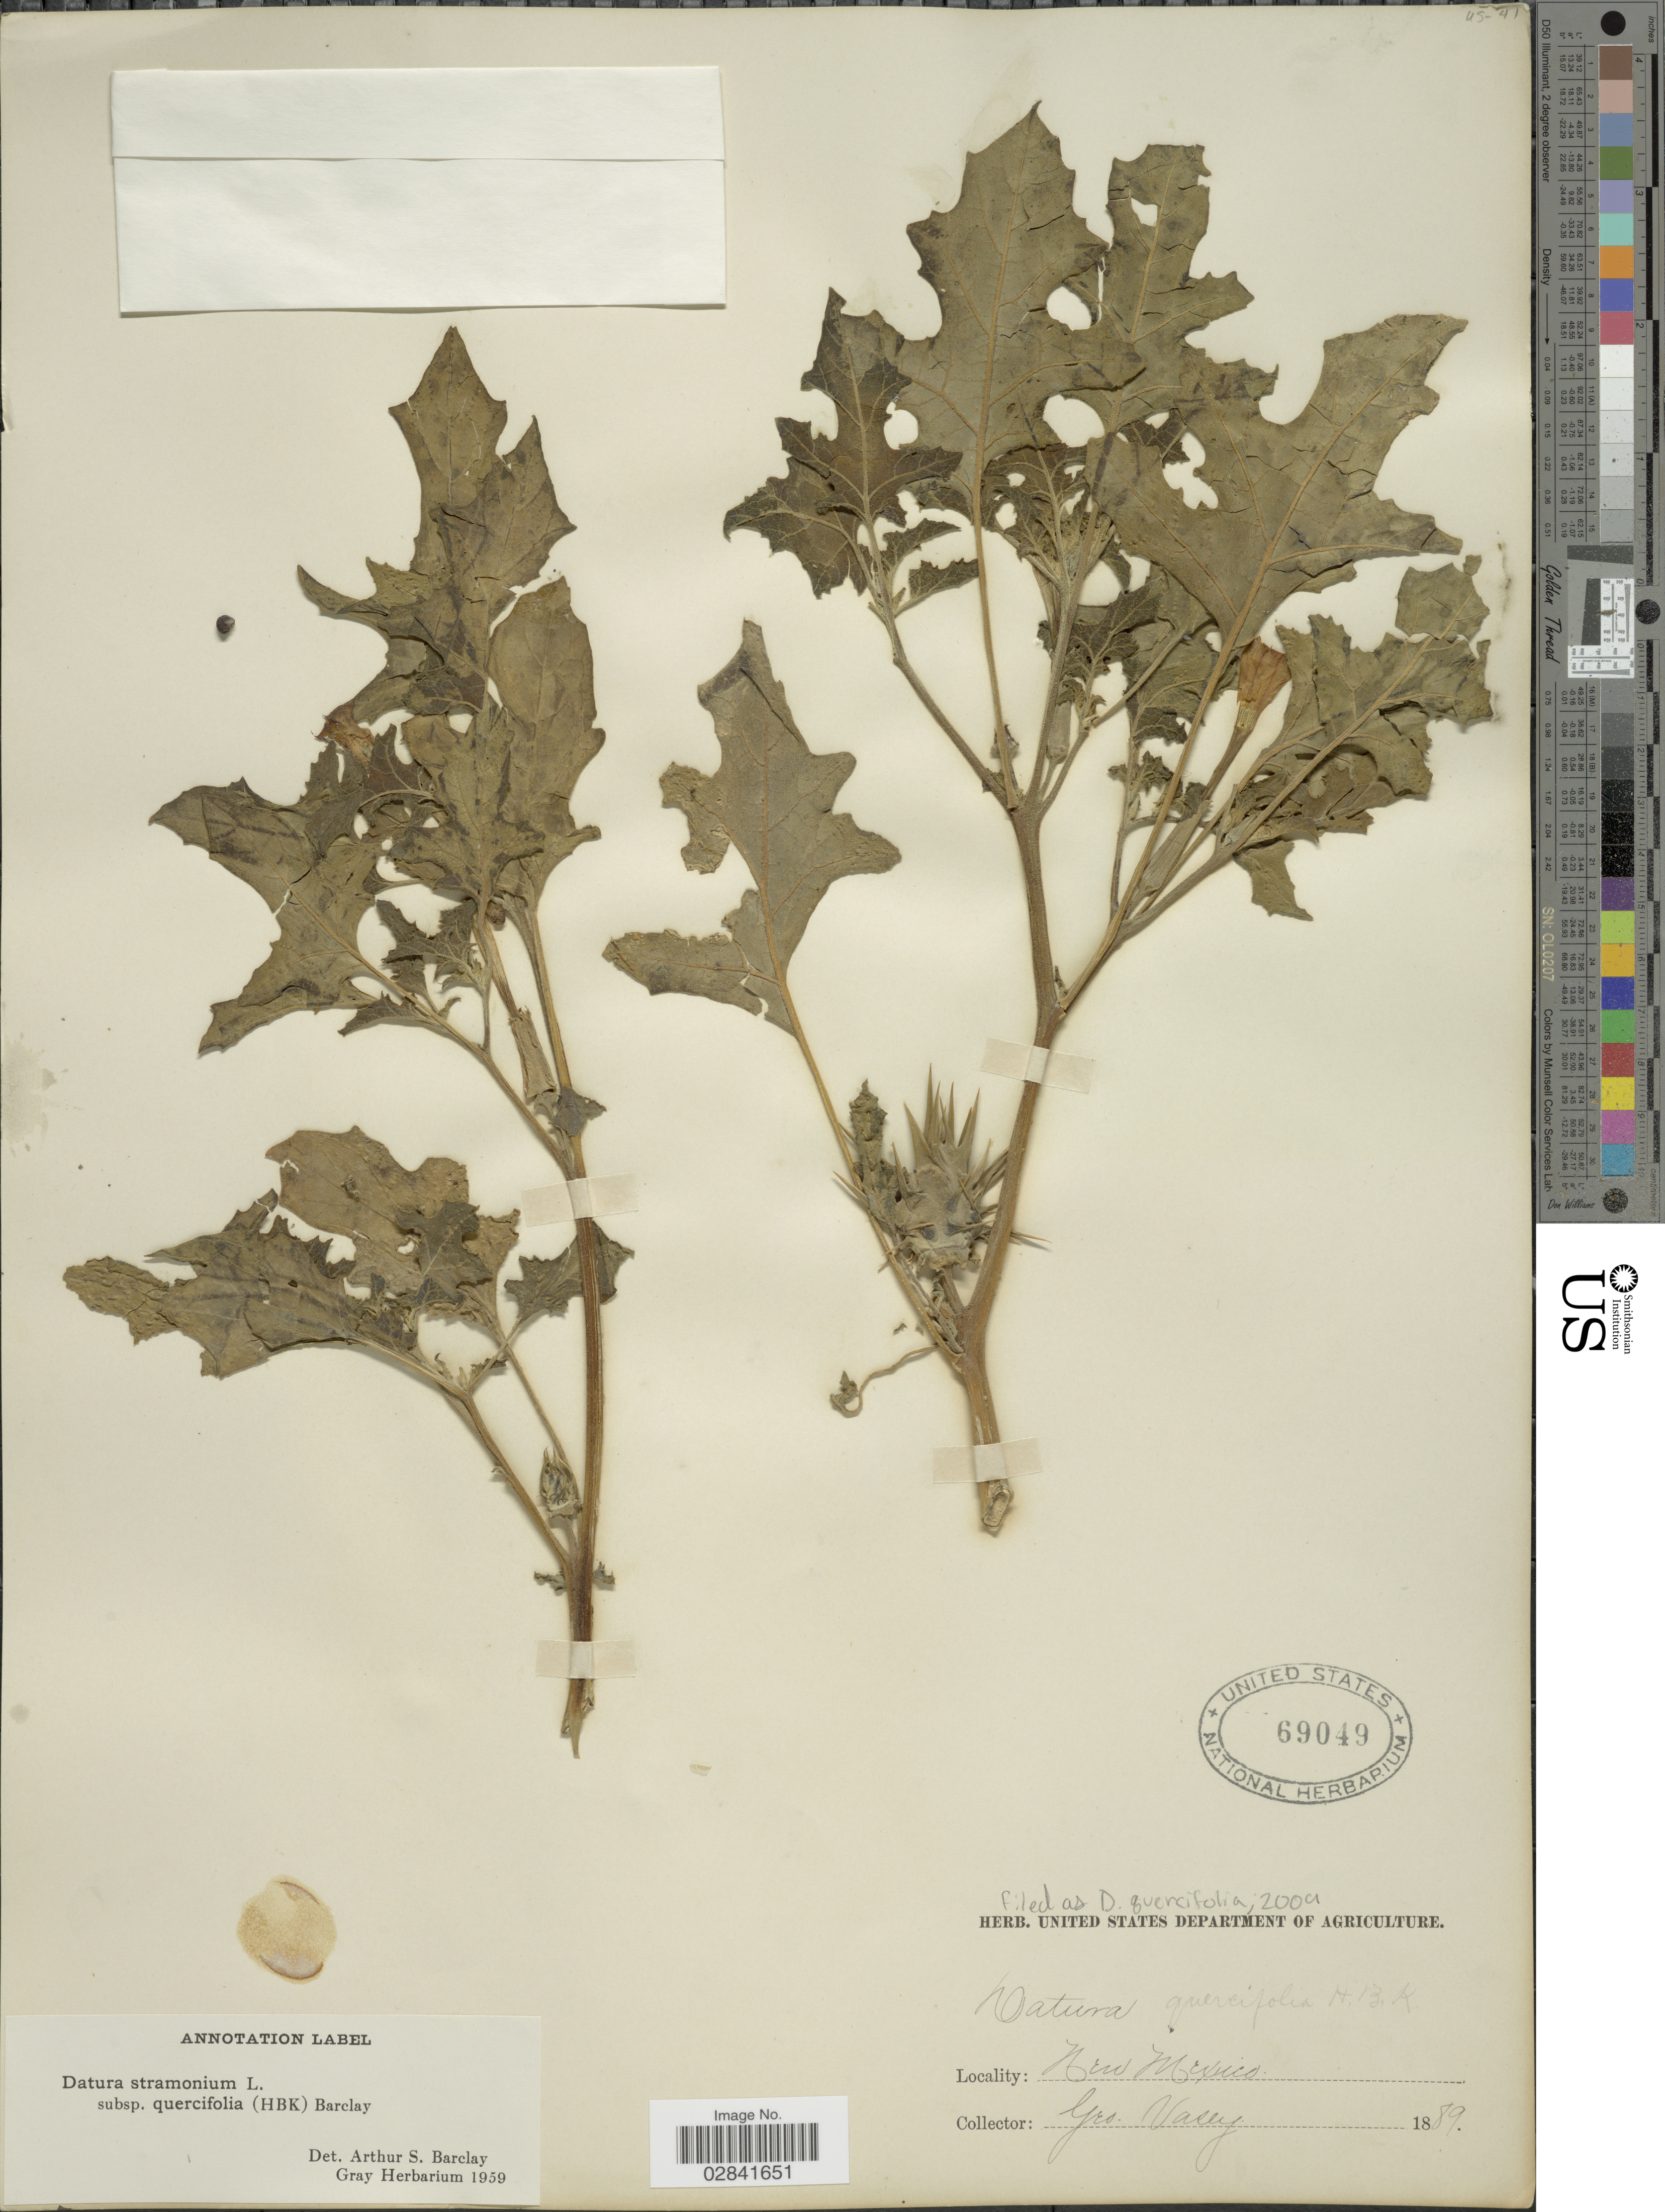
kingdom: Plantae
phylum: Tracheophyta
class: Magnoliopsida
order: Solanales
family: Solanaceae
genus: Datura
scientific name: Datura quercifolia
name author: Kunth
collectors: G. Vasey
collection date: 1889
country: United States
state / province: New Mexico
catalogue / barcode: US 69049